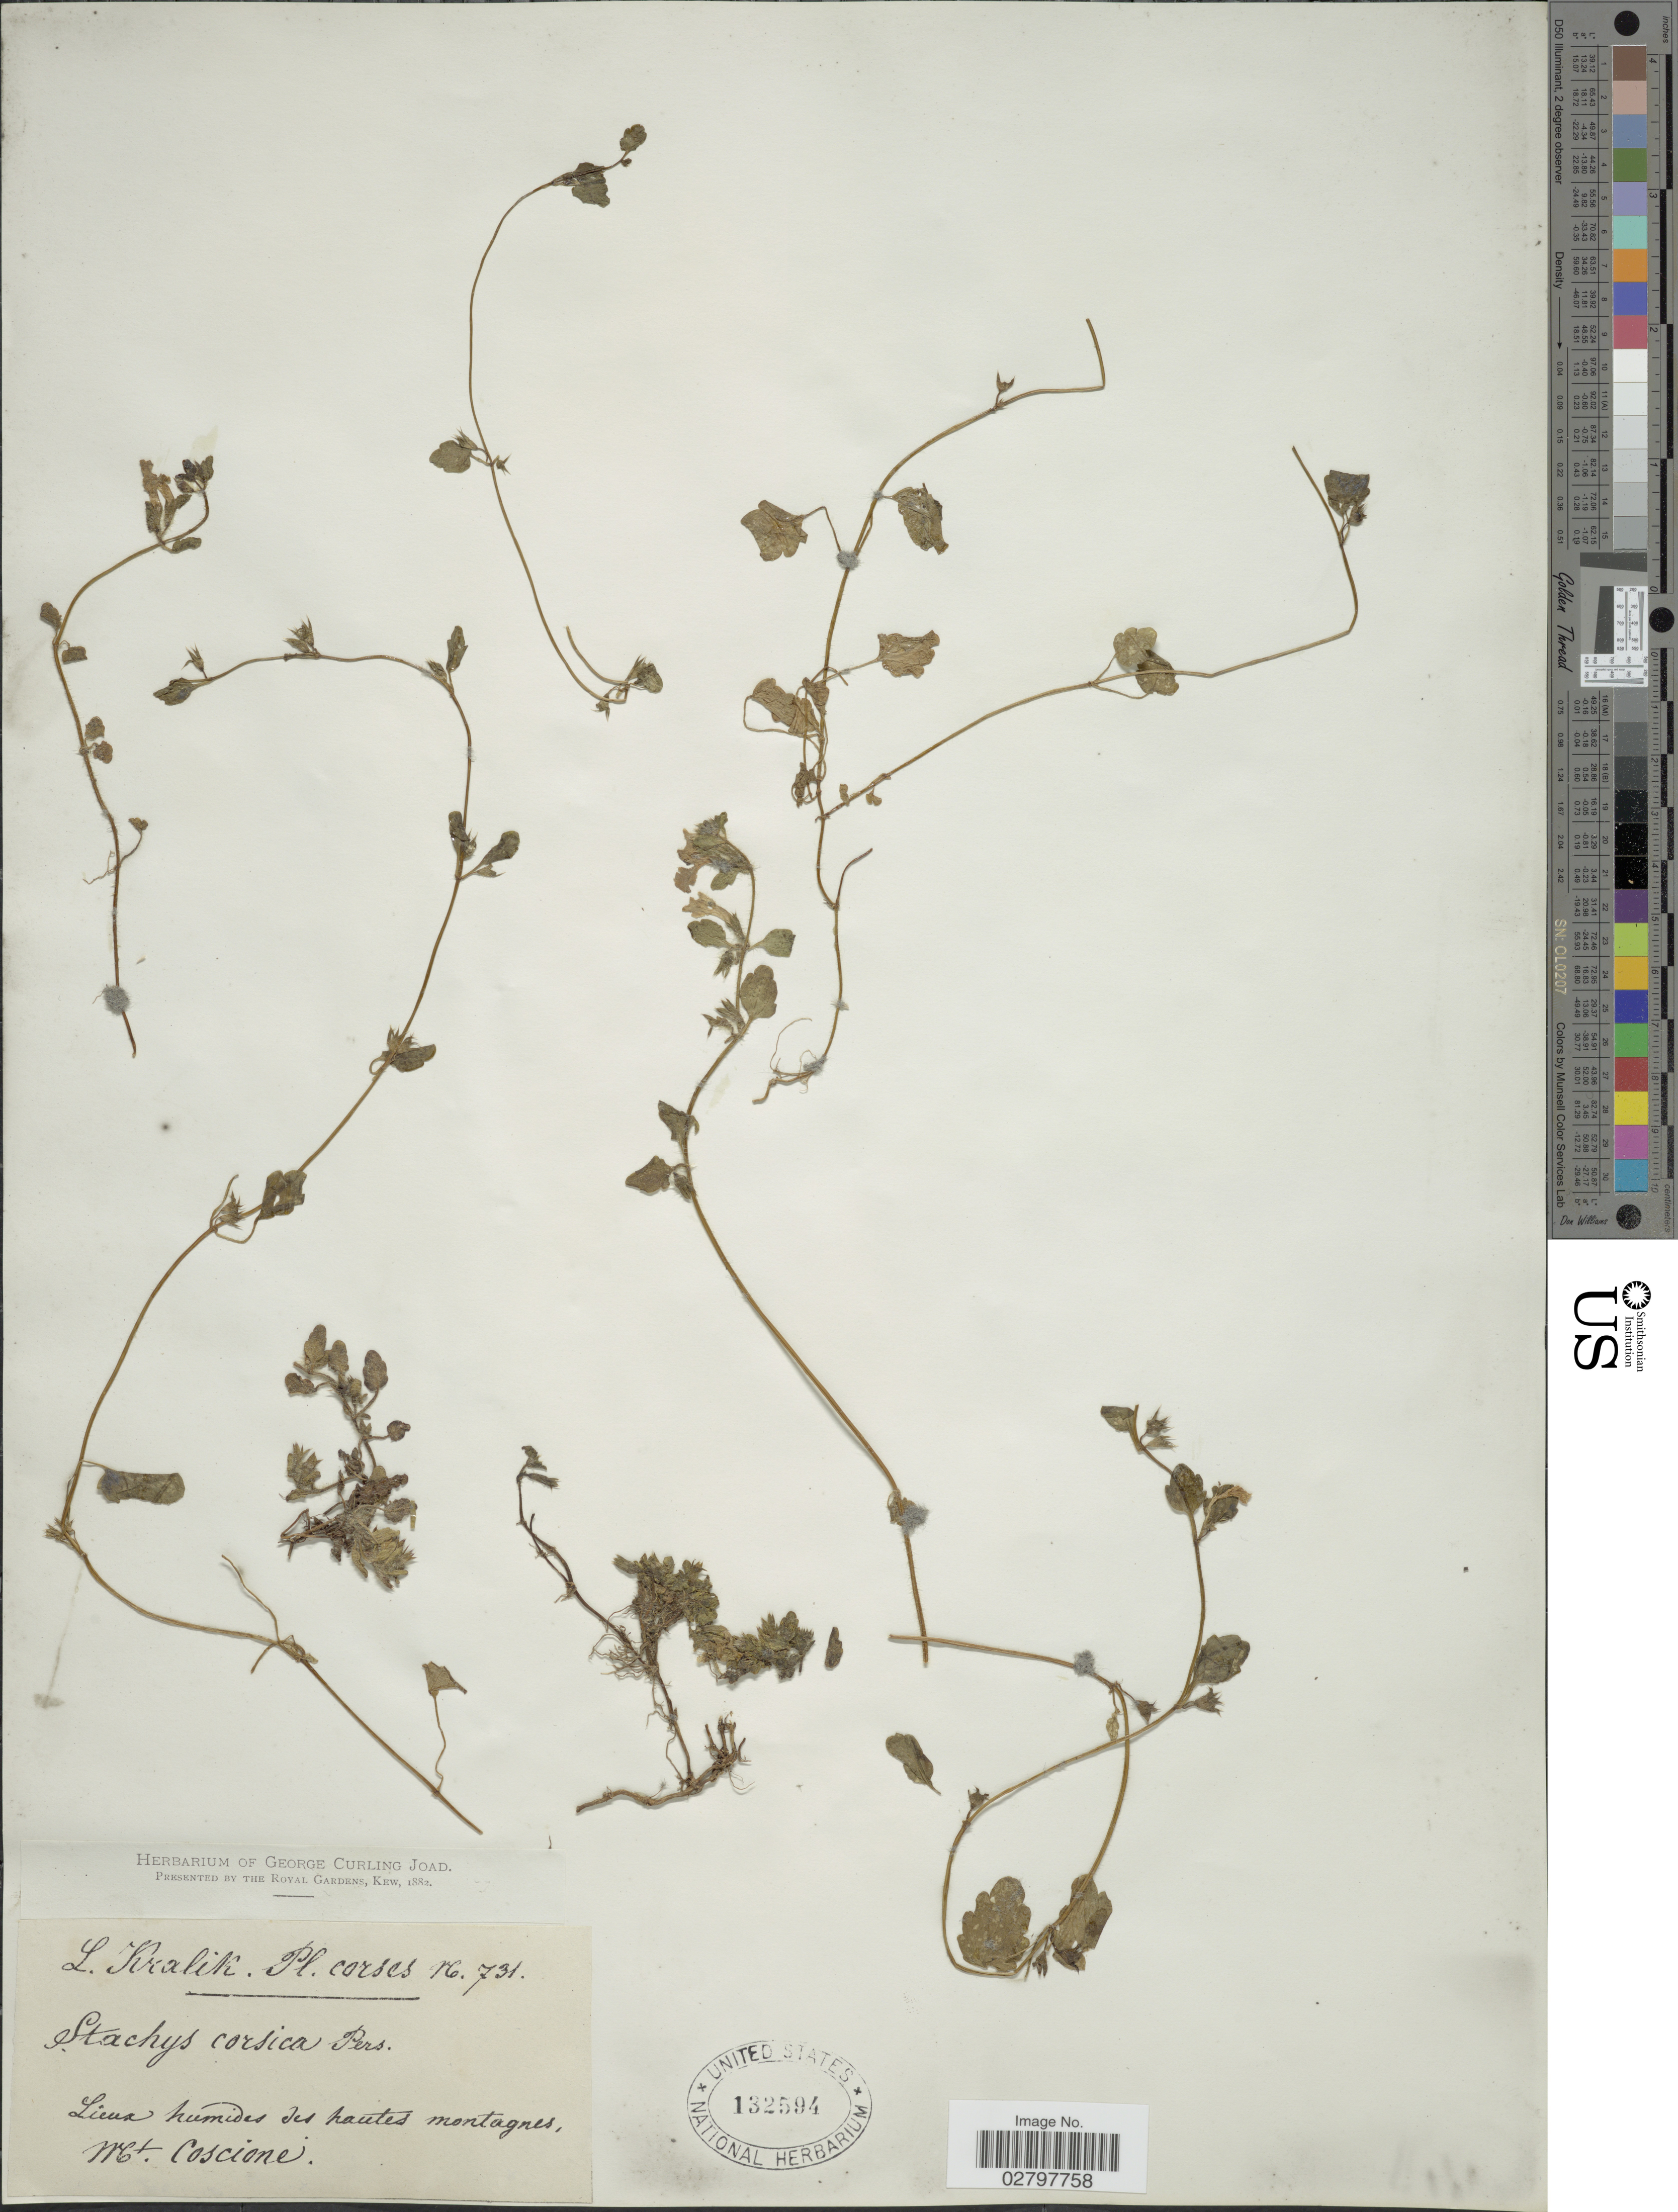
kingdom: Plantae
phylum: Tracheophyta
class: Magnoliopsida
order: Lamiales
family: Lamiaceae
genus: Stachys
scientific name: Stachys corsica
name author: Pers.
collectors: L. Kralik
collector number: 731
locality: Corses. Lieux humides des hautes montagnes, Mt. Coscione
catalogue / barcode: US 132594